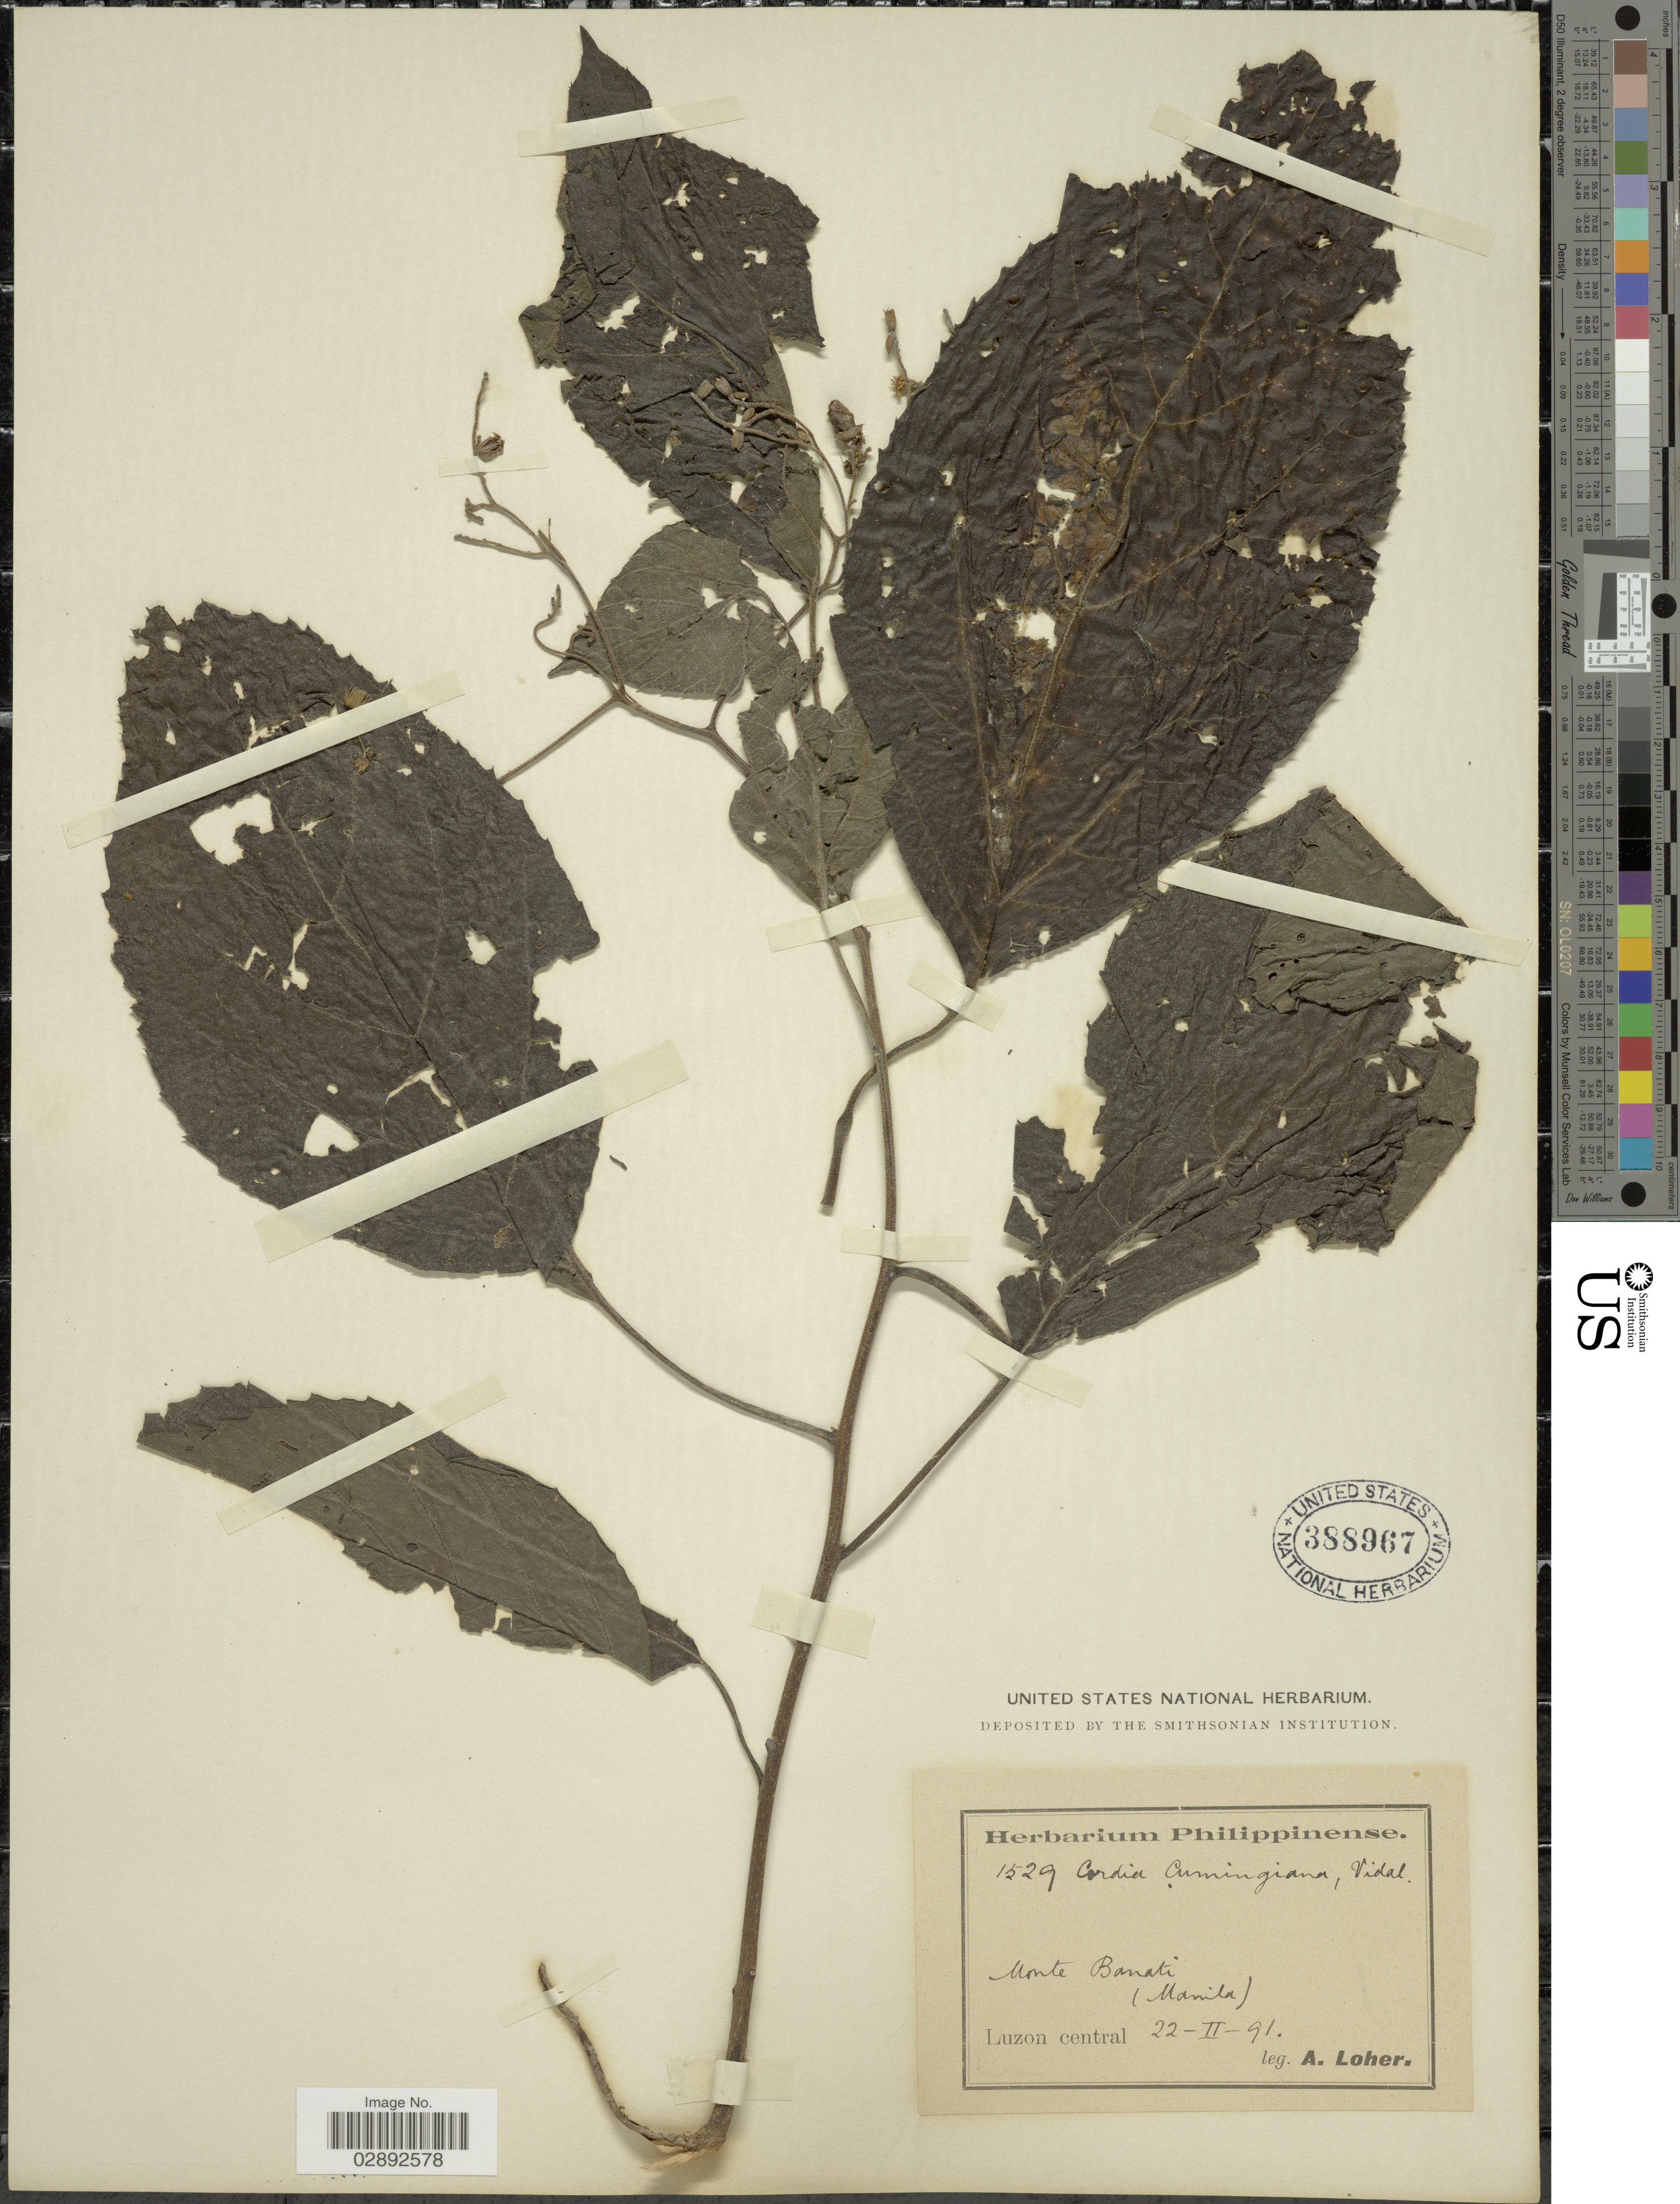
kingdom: Plantae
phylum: Tracheophyta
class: Magnoliopsida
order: Boraginales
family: Cordiaceae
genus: Cordia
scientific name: Cordia cumingiana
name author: Vidal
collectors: A. Loher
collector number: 1529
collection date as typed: Transcribed d/m/y: 22/2/91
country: Philippines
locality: Monte Banati (Manila).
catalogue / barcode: US 388967